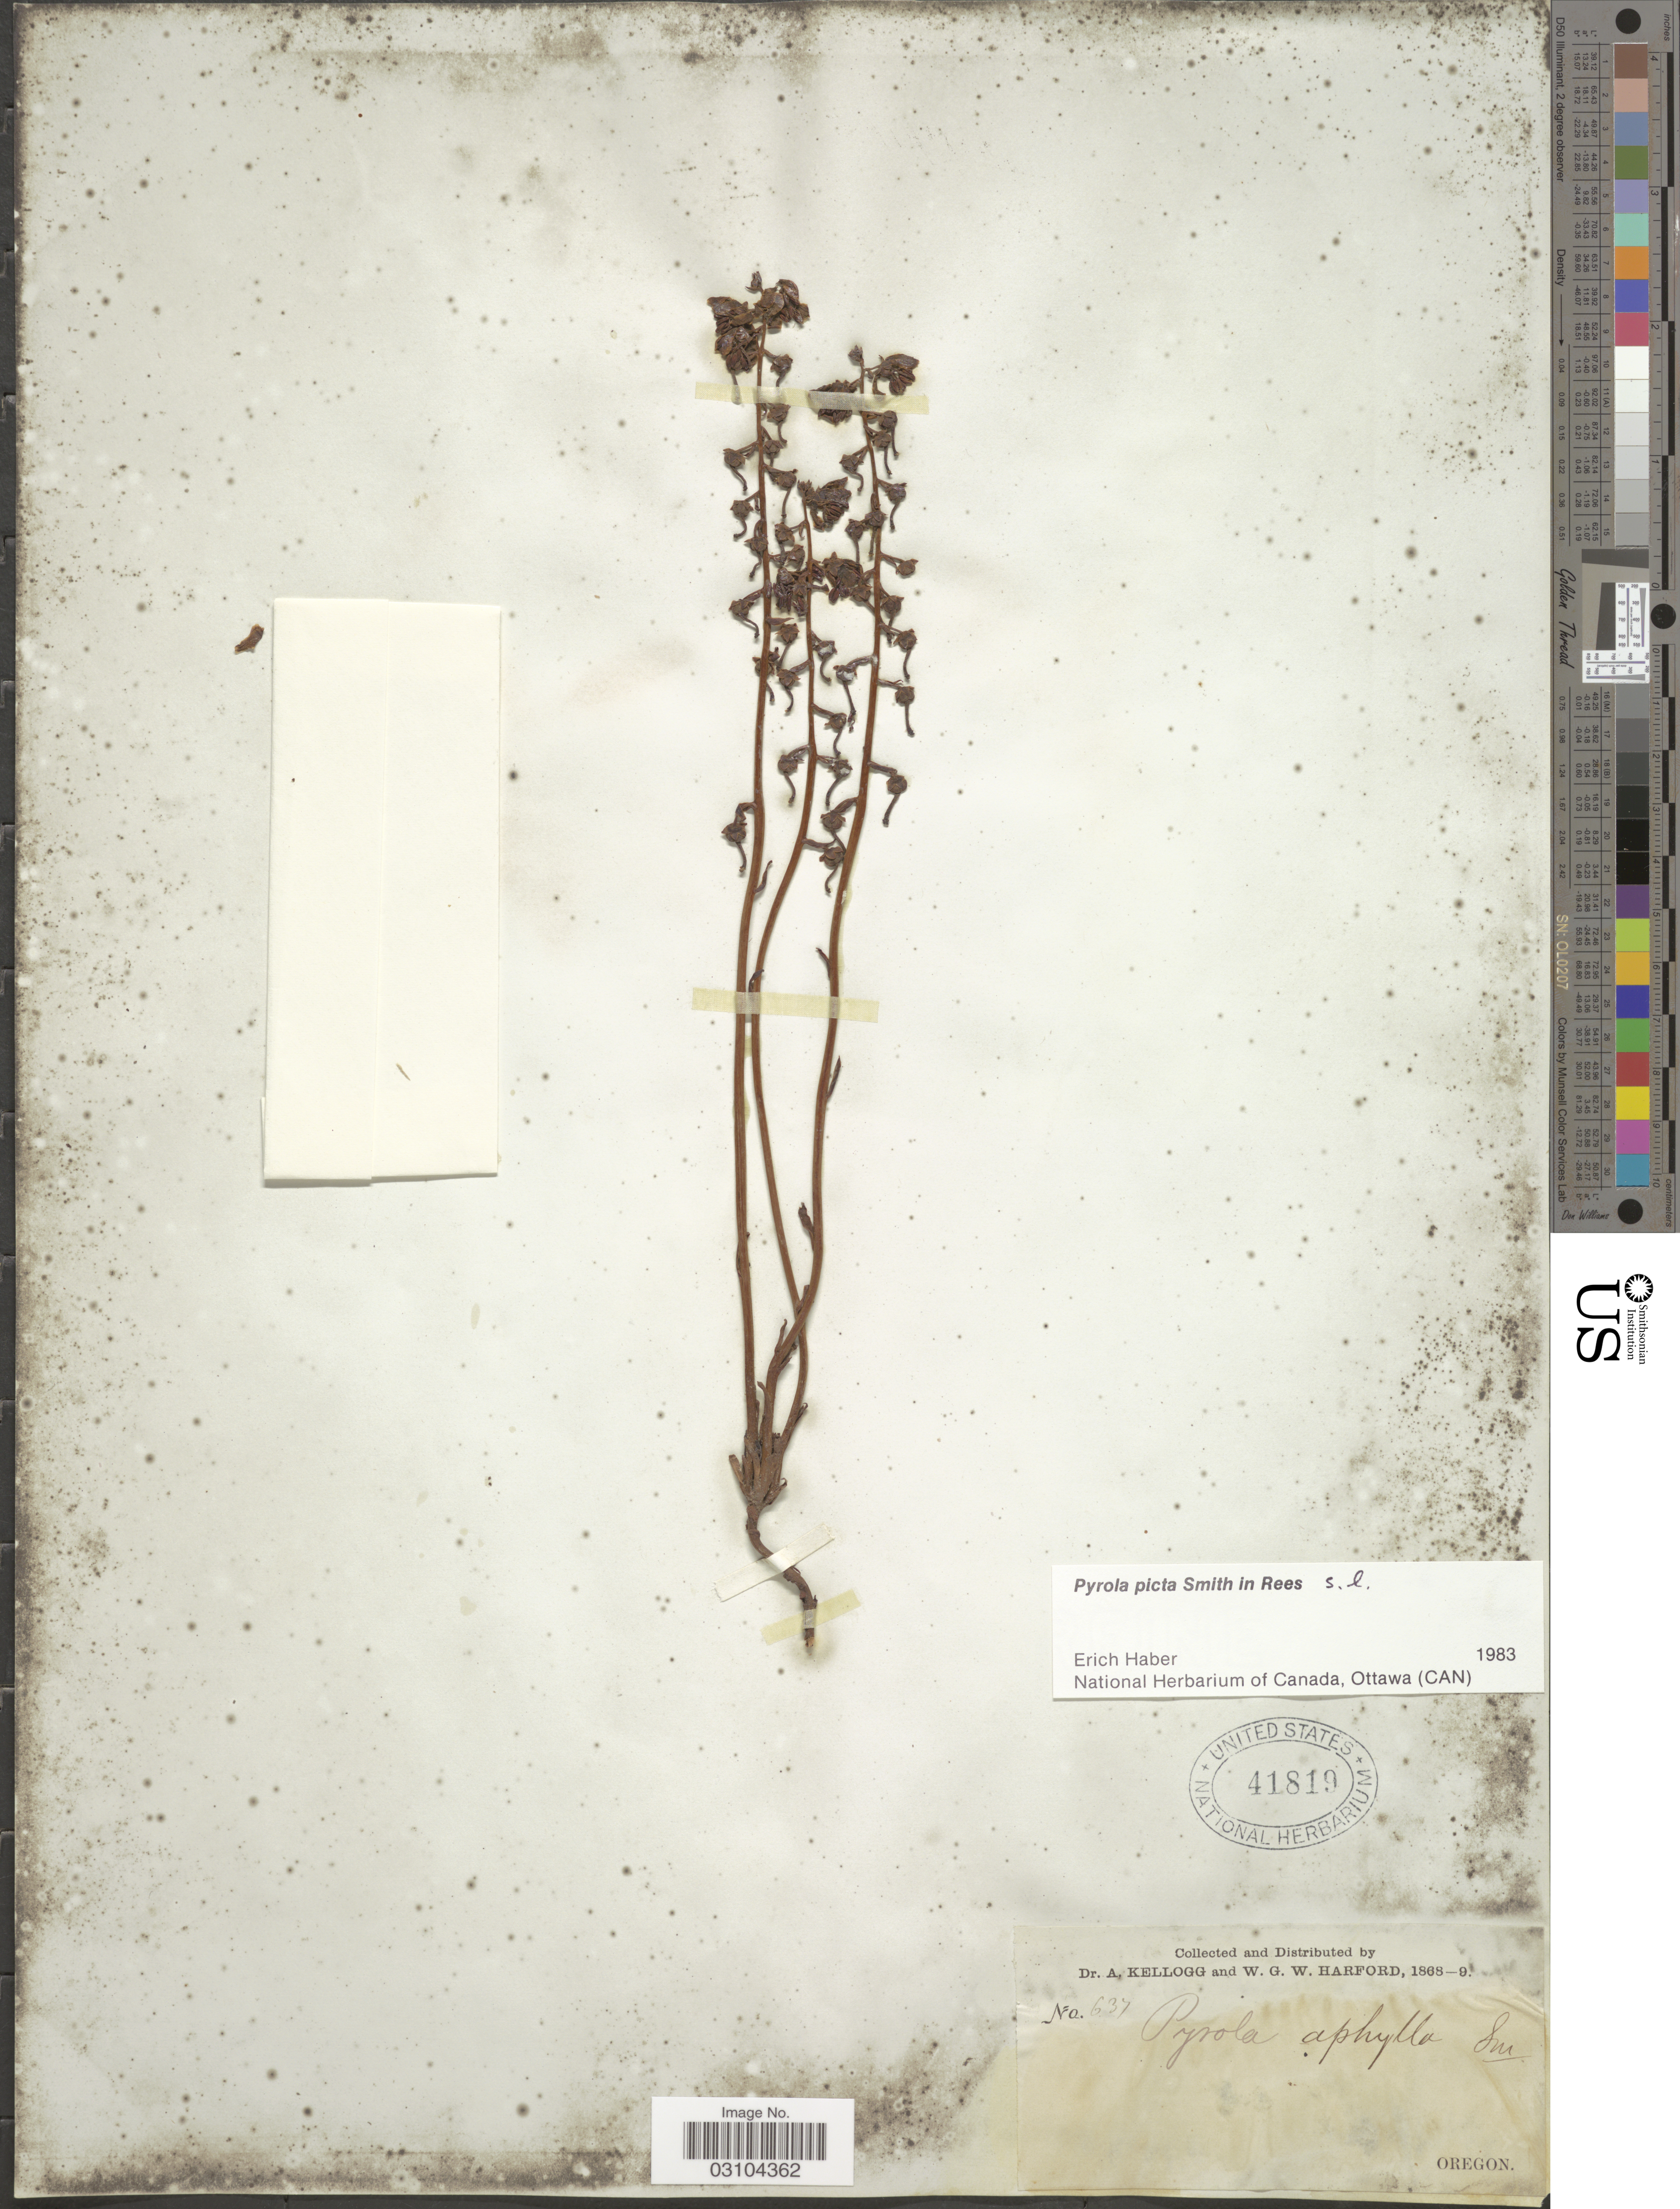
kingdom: Plantae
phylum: Tracheophyta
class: Magnoliopsida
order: Ericales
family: Ericaceae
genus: Pyrola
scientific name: Pyrola picta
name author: Sm. in Rees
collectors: A. Kellogg & W. G. W. Harford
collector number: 637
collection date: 1868/1869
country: United States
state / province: Oregon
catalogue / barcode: US 41819